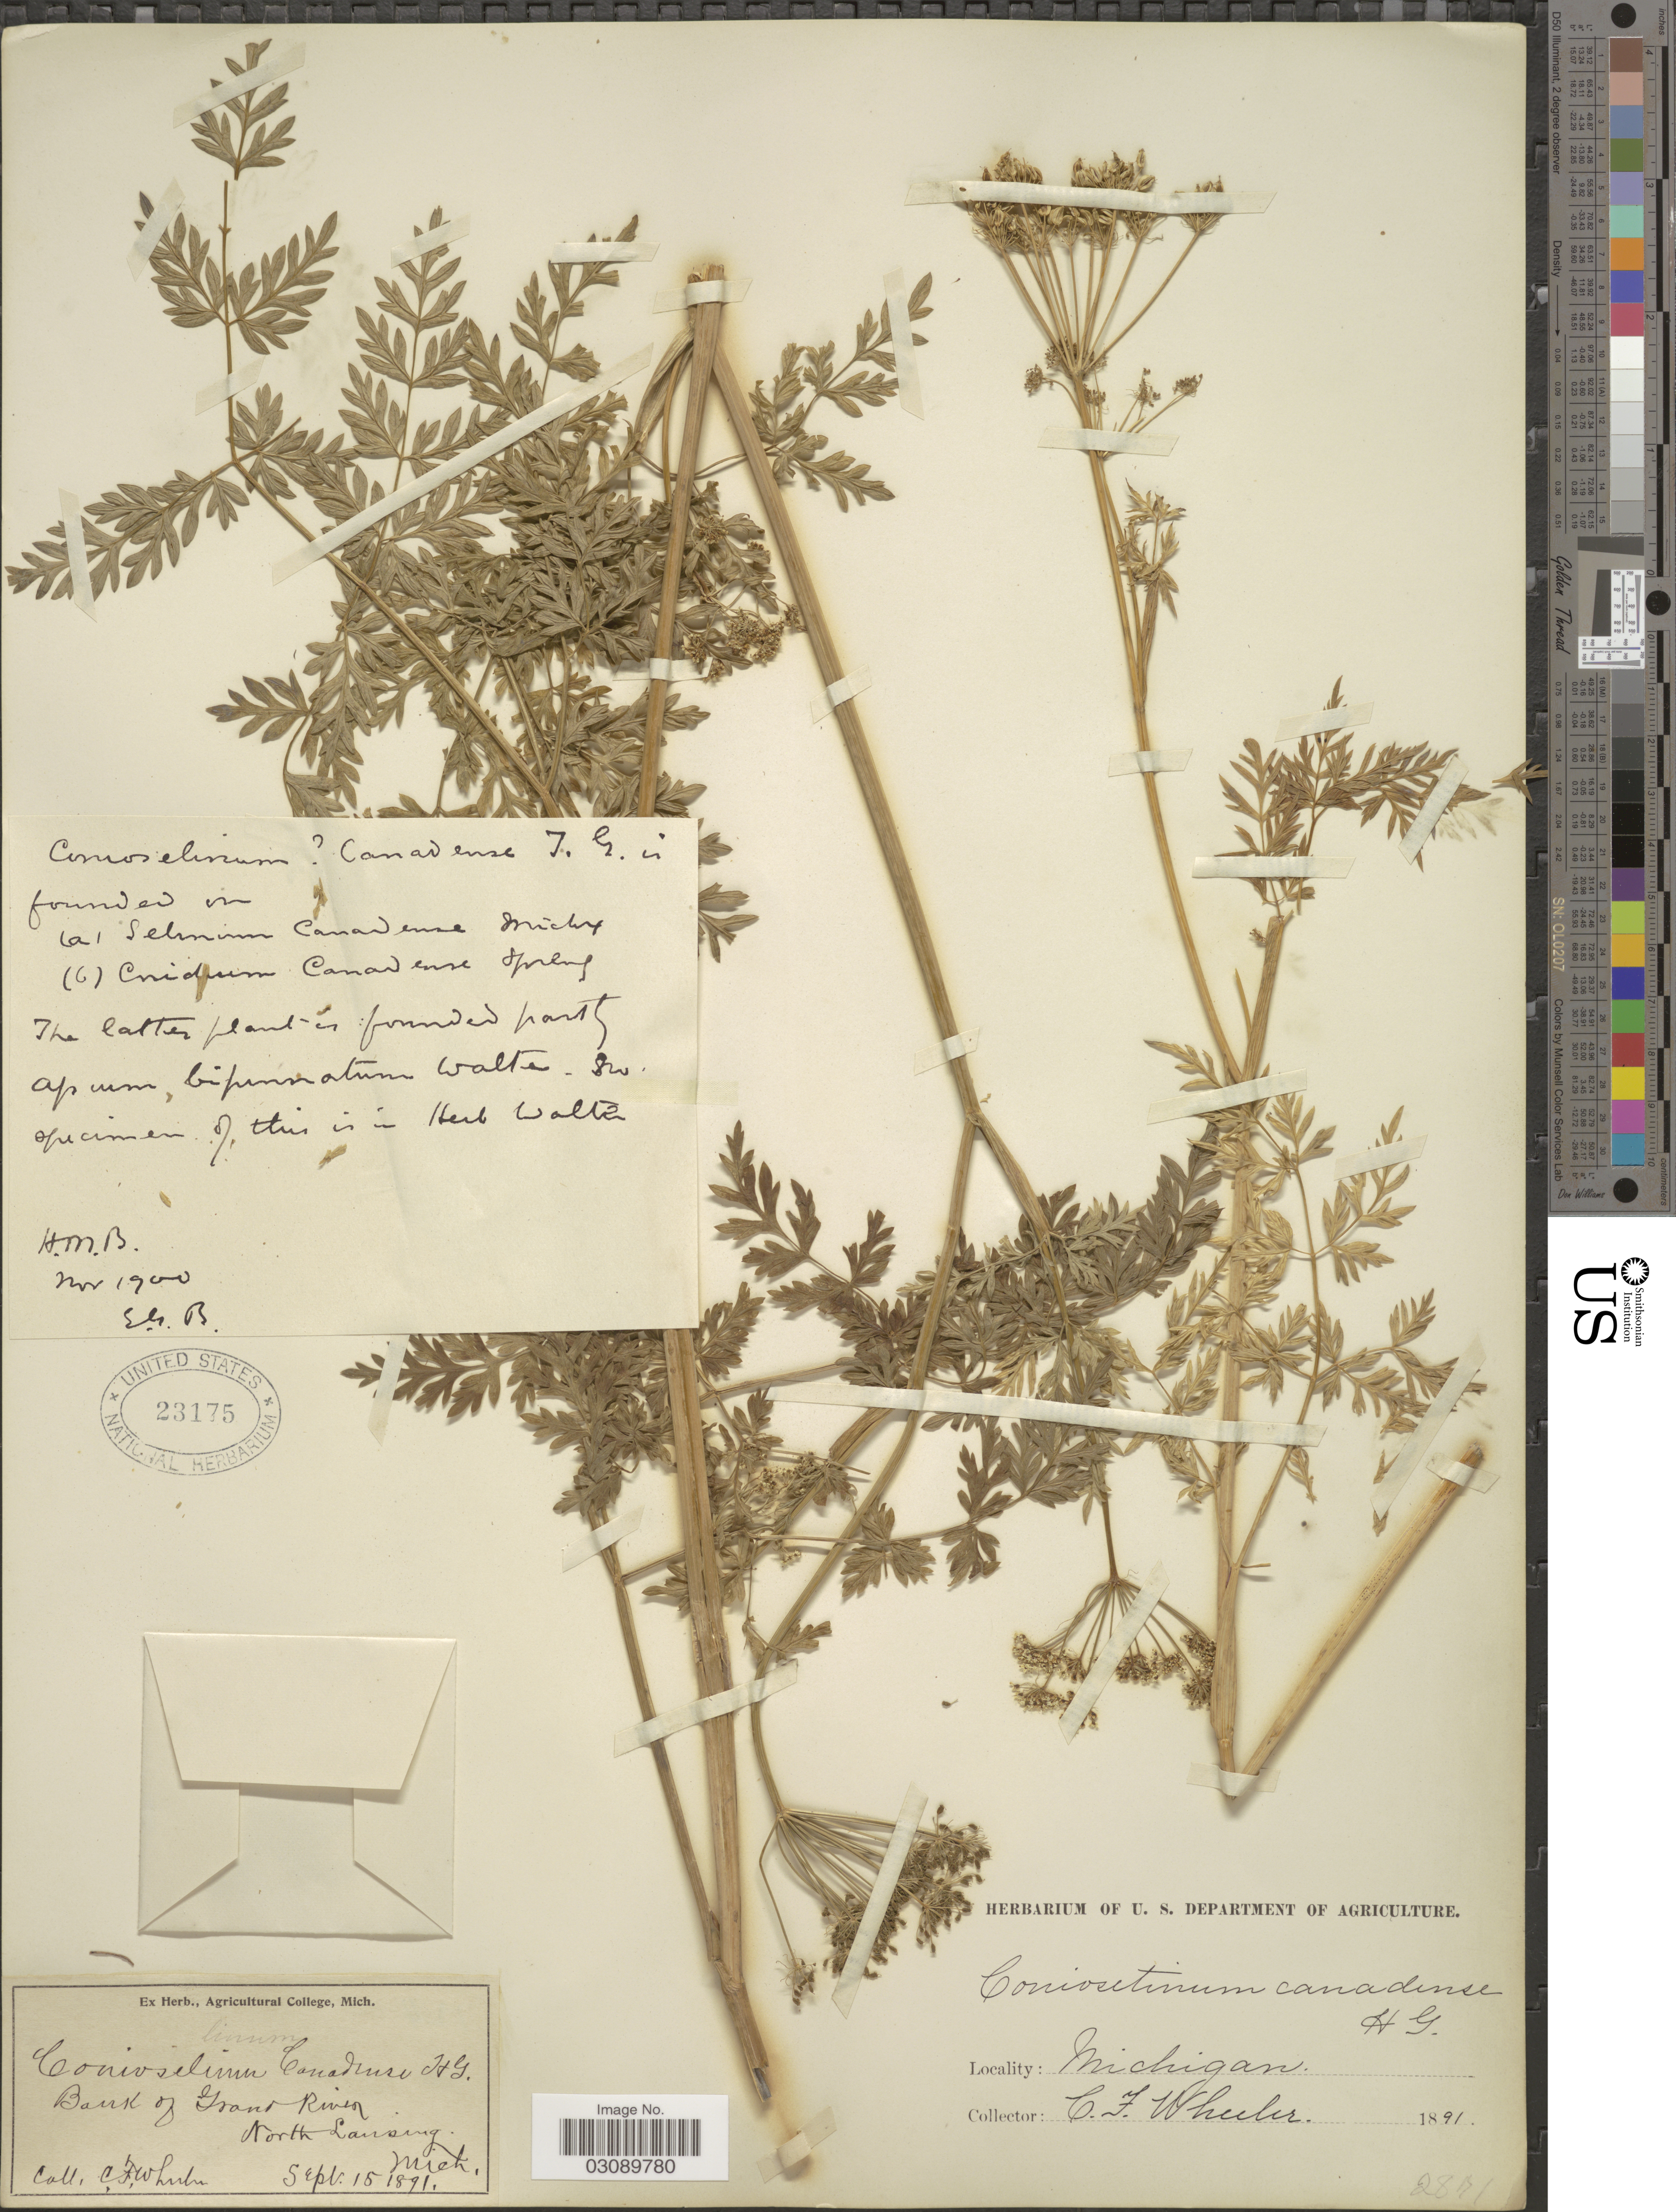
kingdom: Plantae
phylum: Tracheophyta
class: Magnoliopsida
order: Apiales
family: Apiaceae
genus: Conioselinum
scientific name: Conioselinum canadense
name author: Torr.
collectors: C. Wheeler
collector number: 2871?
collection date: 1891-09-15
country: United States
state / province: Michigan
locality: Bank of Grand River. North Lansing.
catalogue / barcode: US 23175